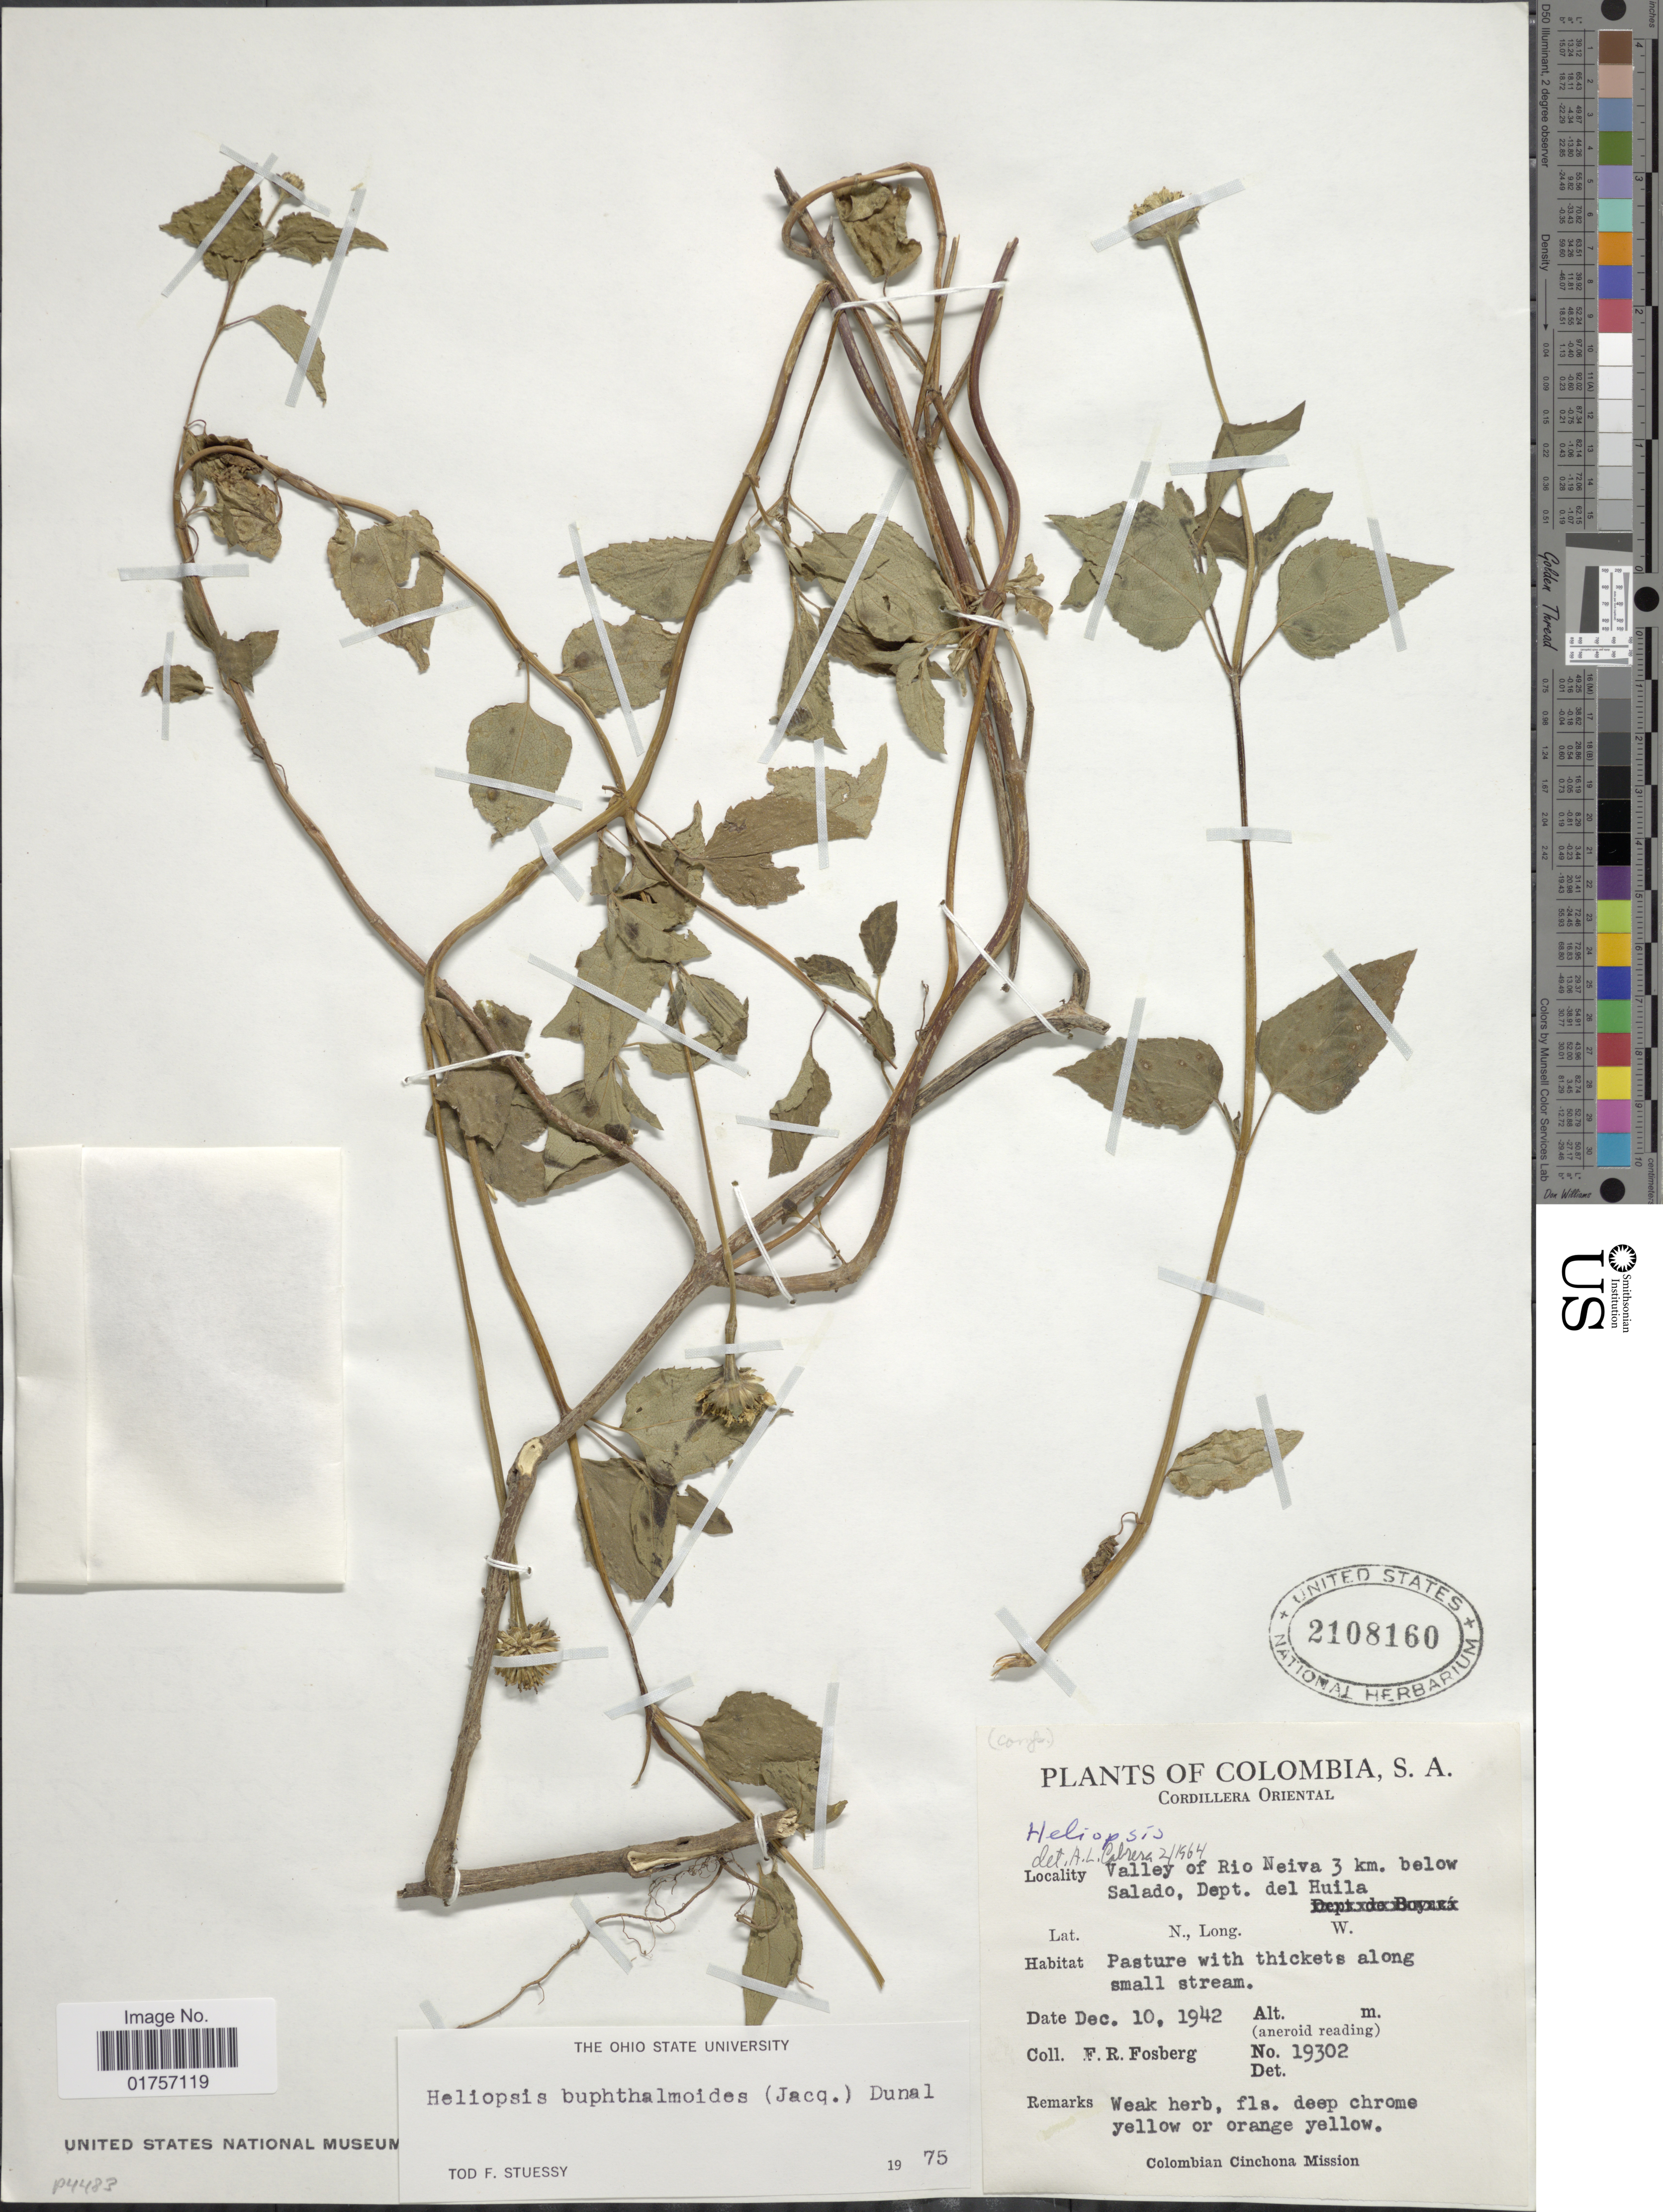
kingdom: Plantae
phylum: Tracheophyta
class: Magnoliopsida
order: Asterales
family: Asteraceae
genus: Heliopsis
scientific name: Heliopsis buphthalmoides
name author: (Jacq.) Dunal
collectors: F. R. Fosberg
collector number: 19302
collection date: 1942-12-10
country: Colombia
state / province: Huila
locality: Valley of Rio Neiva 3 km. below Salado. Cordillera Oriental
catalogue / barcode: US 2108160